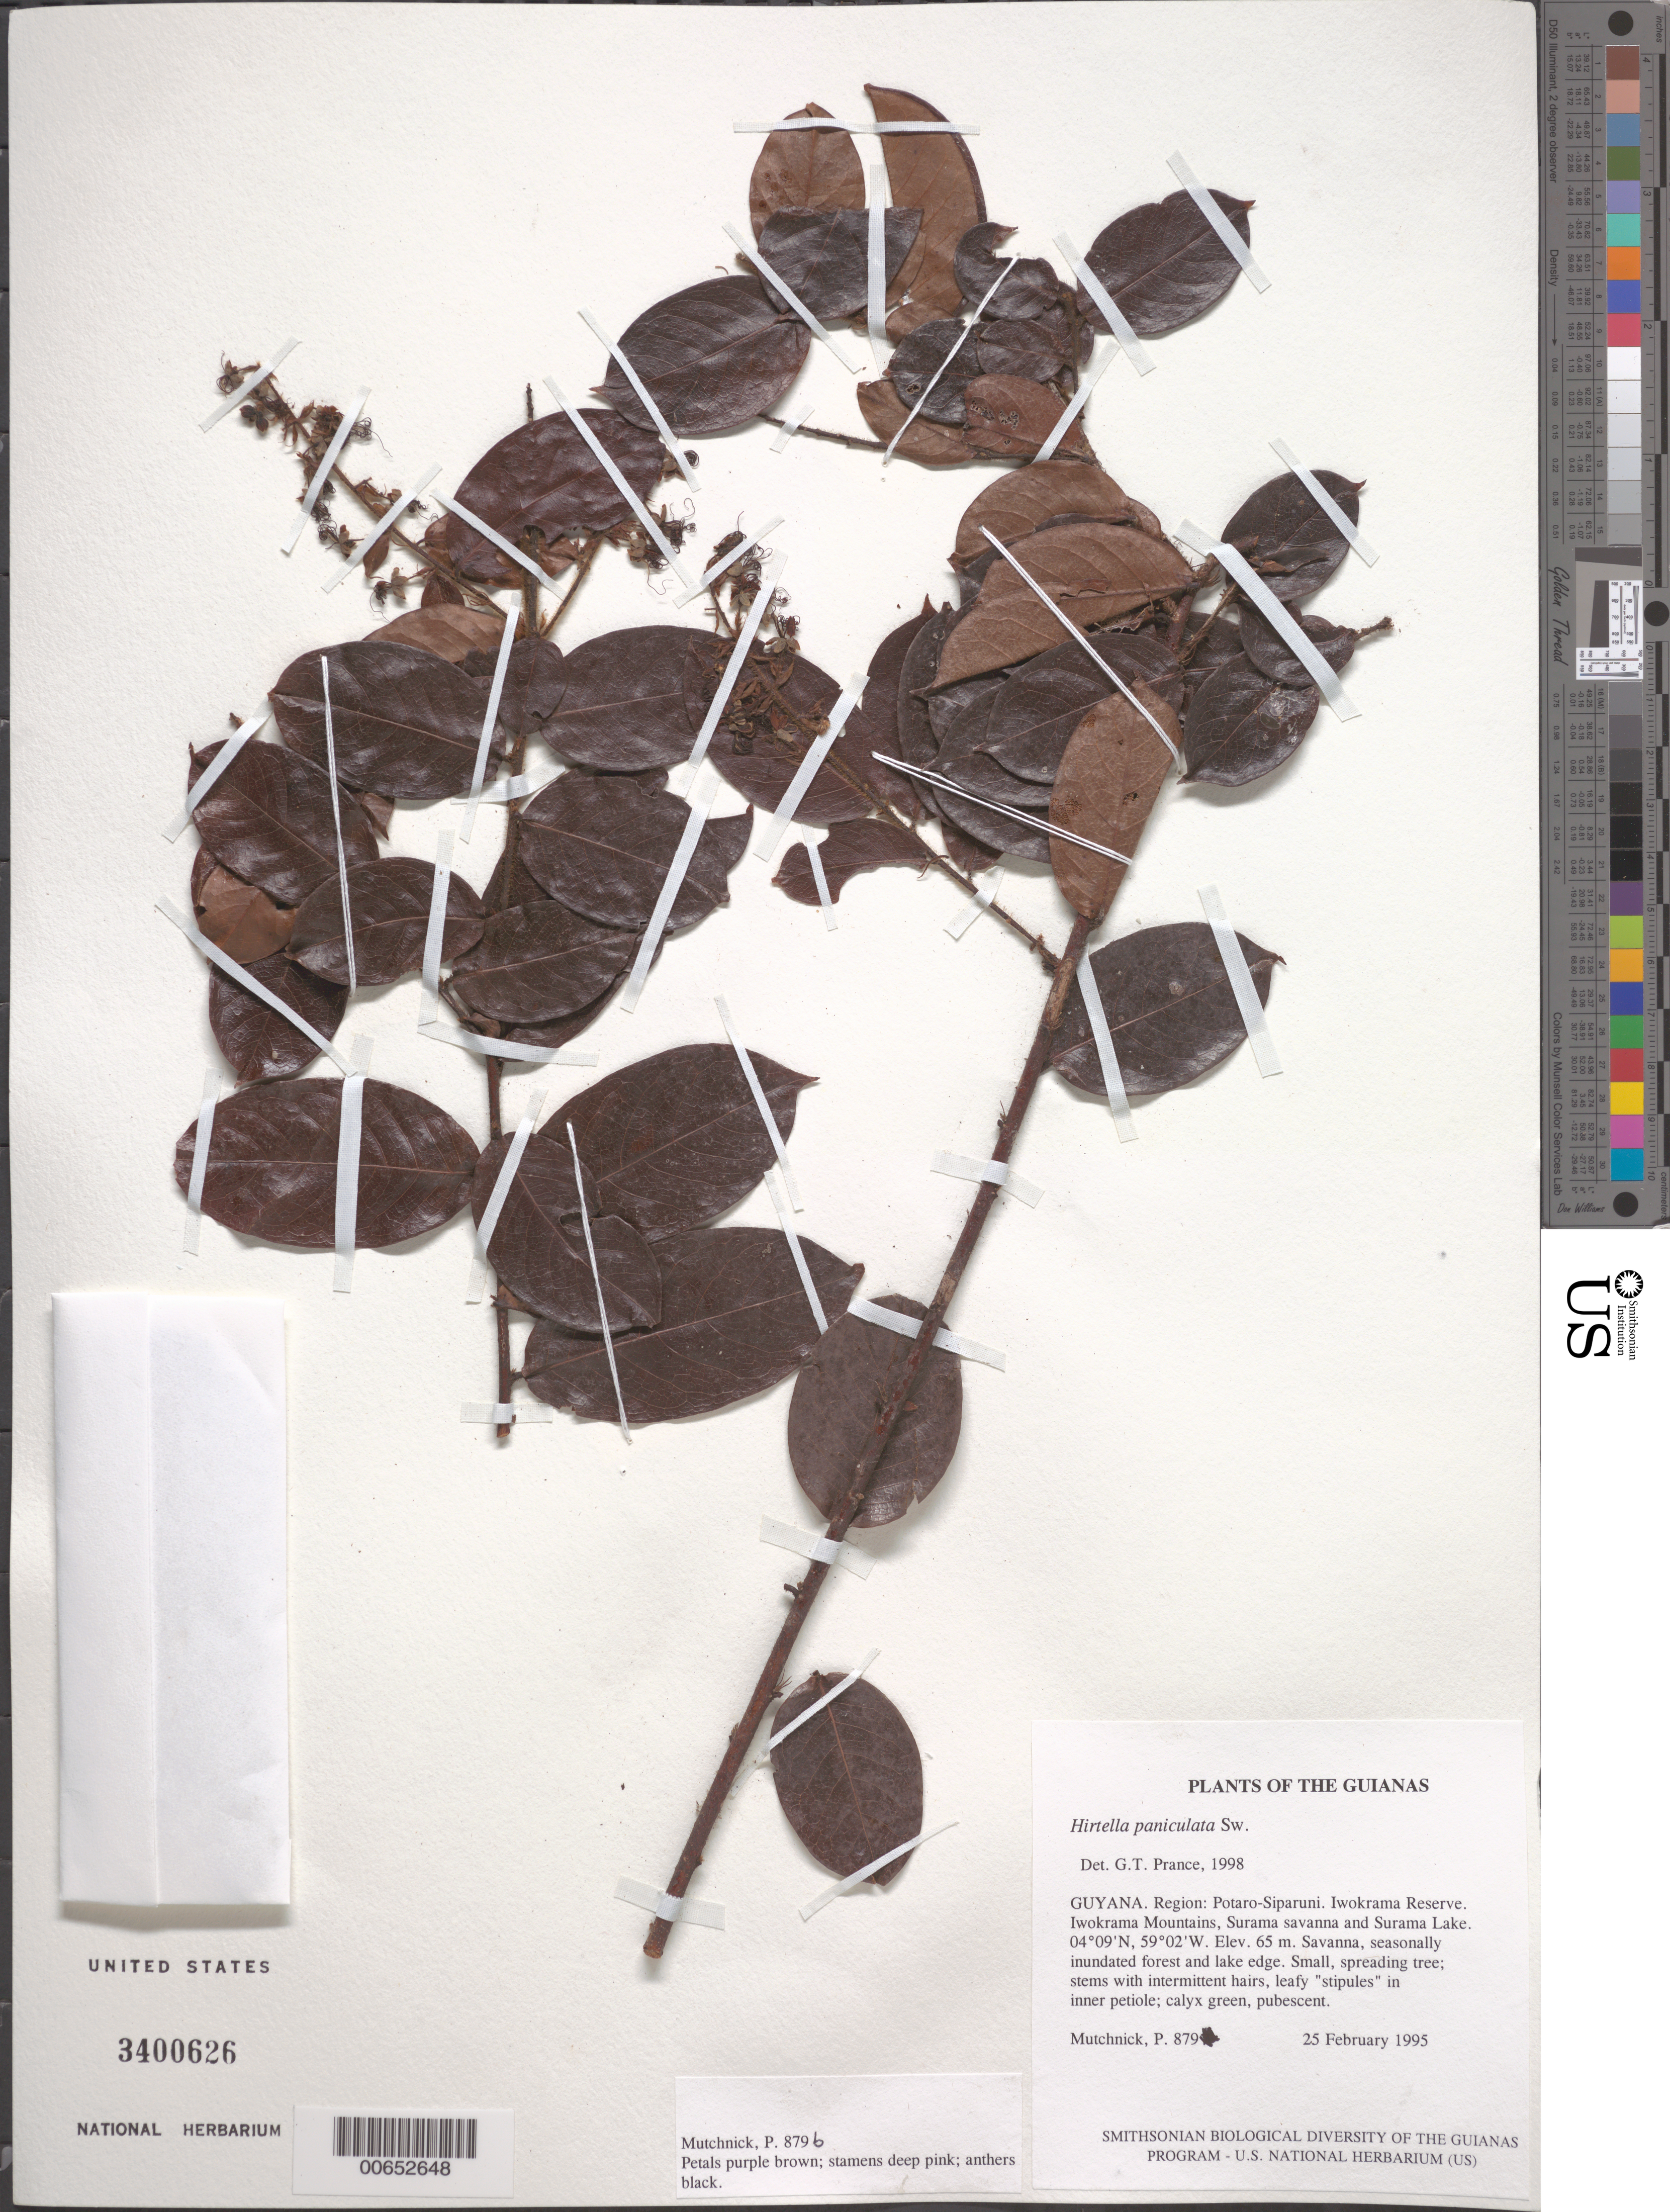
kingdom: Plantae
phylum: Tracheophyta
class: Magnoliopsida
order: Malpighiales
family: Chrysobalanaceae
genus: Hirtella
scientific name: Hirtella paniculata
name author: Sw.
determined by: Prance, G. T.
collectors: P. Mutchnick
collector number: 879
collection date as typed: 25 February 1995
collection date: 1995-02-25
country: Guyana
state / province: Potaro-Siparuni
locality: Iwokrama Reserve. Iwokrama Mountains, Surama savanna and Surama Lake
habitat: Savanna, seasonally inundated forest and lake edge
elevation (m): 65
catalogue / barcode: US 3400626